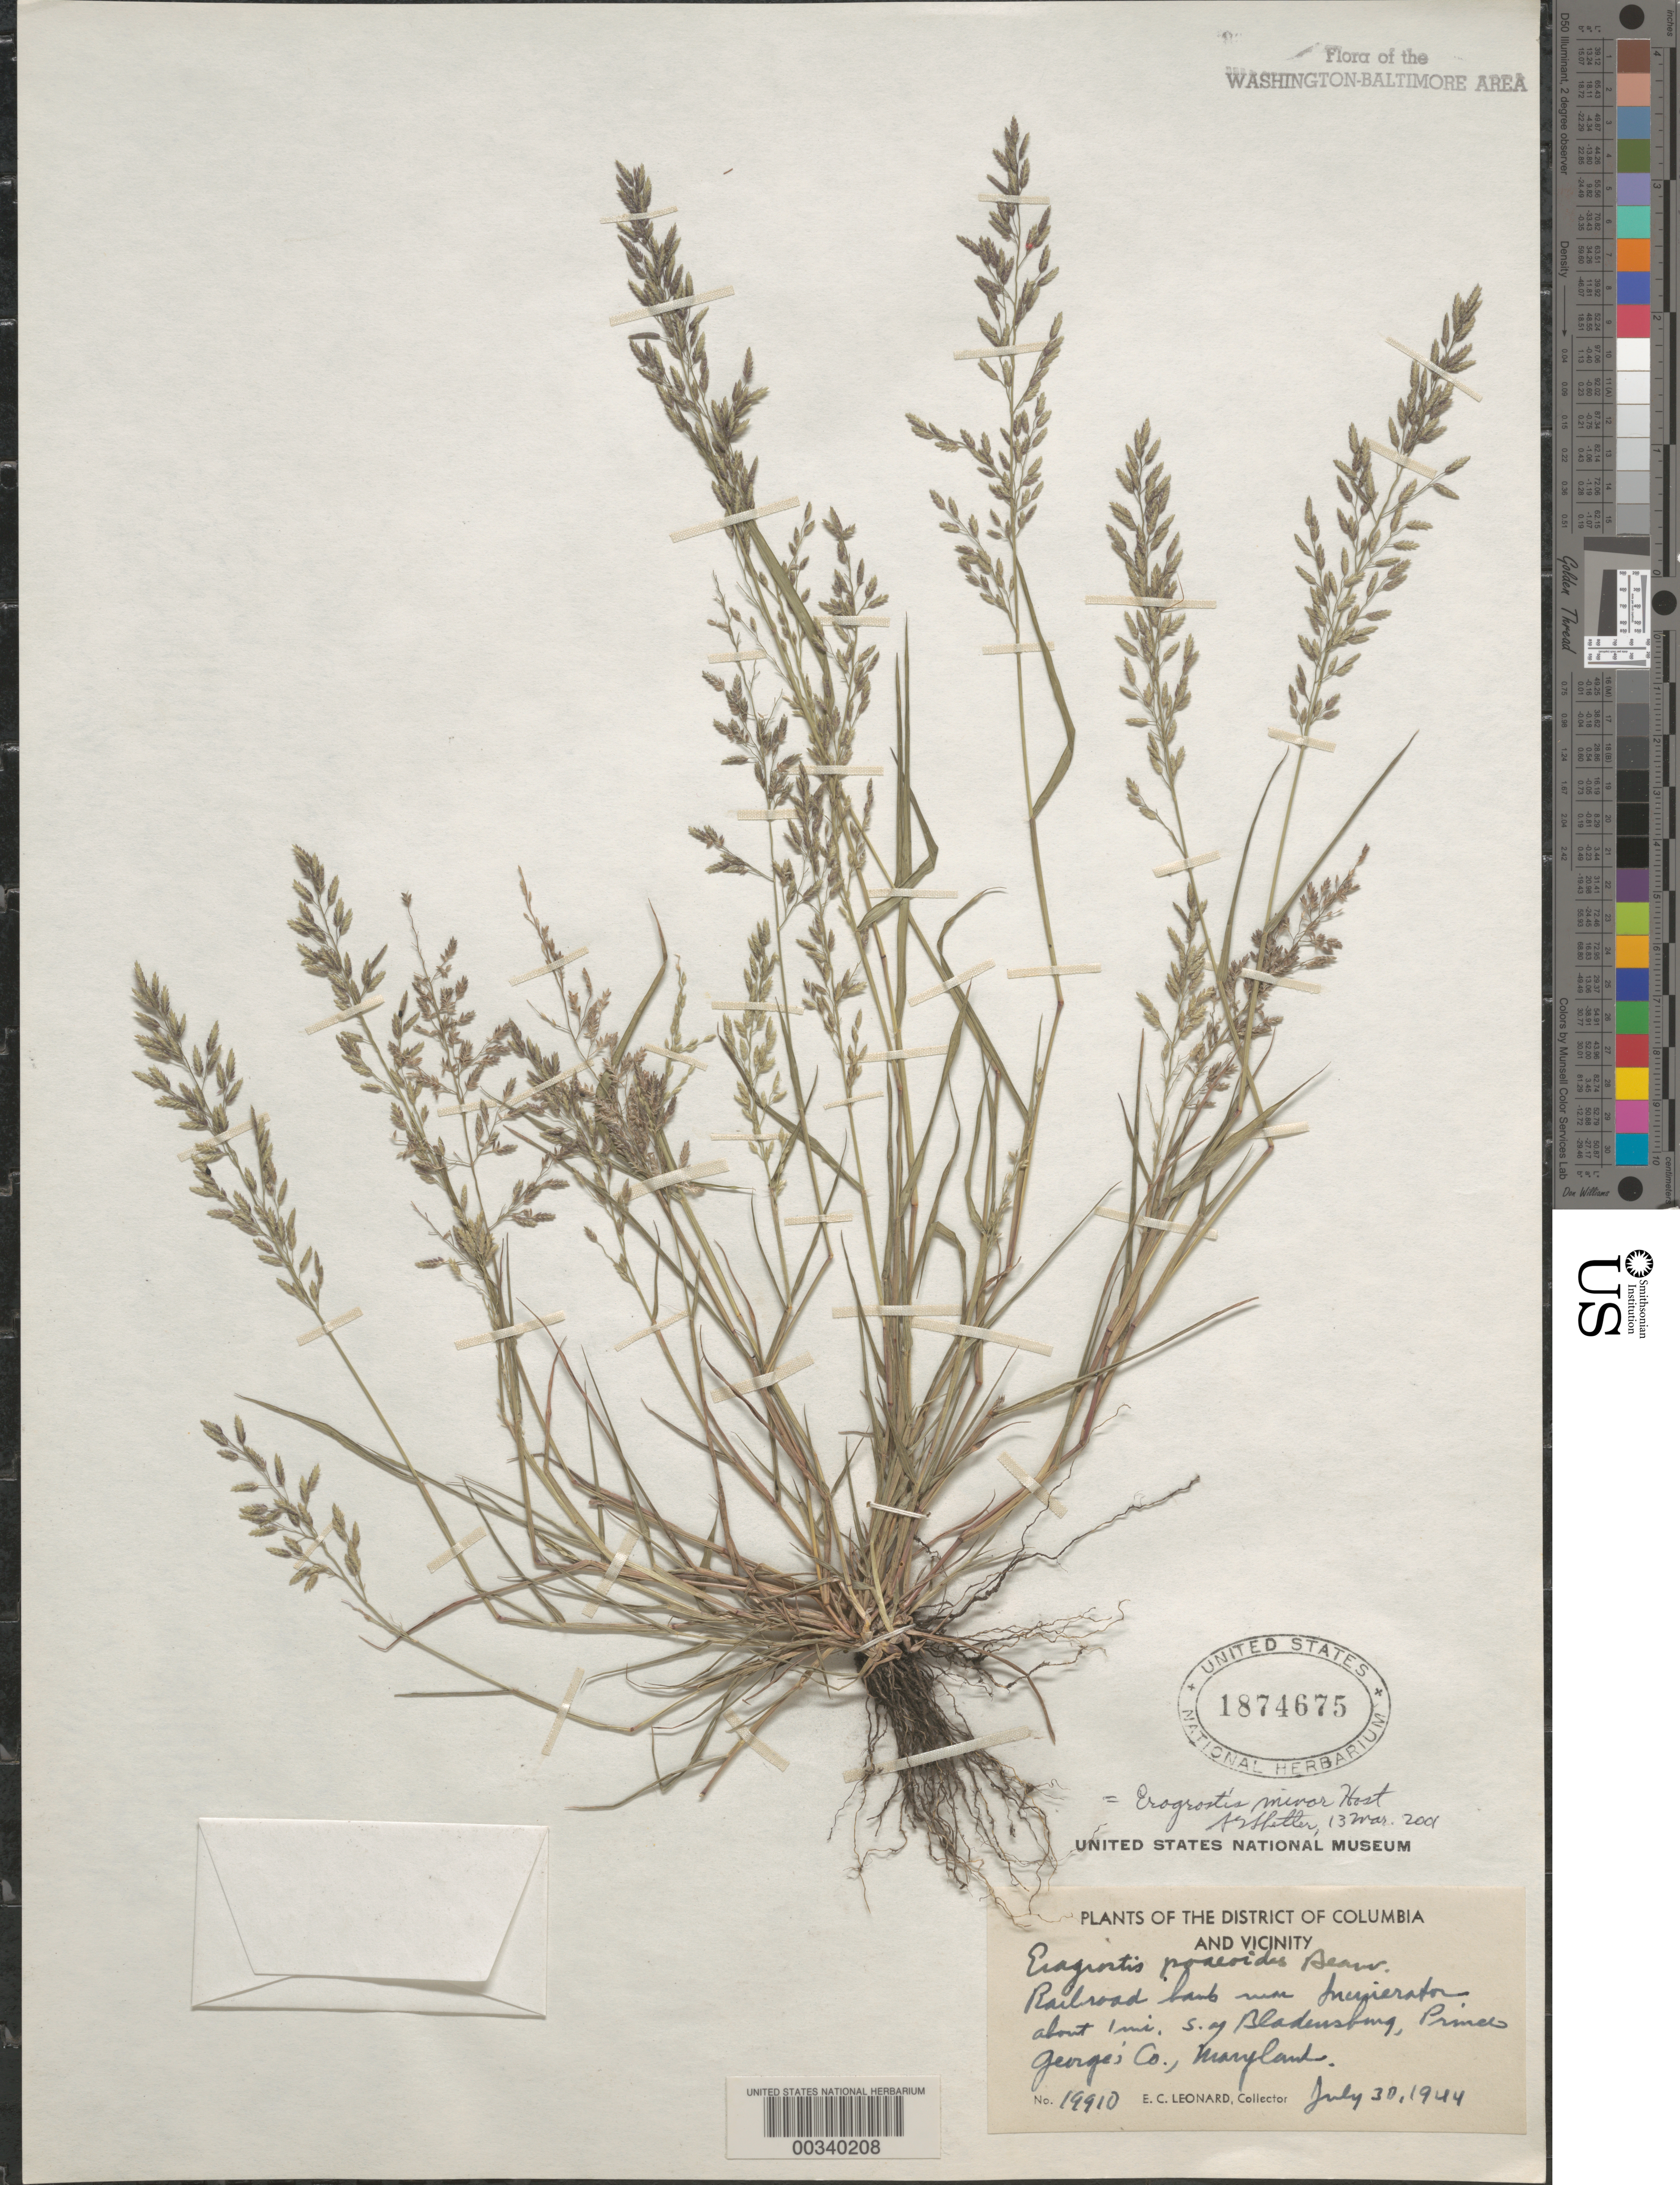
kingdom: Plantae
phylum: Tracheophyta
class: Liliopsida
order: Poales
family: Poaceae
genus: Eragrostis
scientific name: Eragrostis minor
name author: Host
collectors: E. C. Leonard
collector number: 19910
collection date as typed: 30 Jul 1944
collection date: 1944-07-30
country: United States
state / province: Maryland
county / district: Prince George's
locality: Incinerator, south of Bladensburg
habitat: Railroad bank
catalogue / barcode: US 1874675